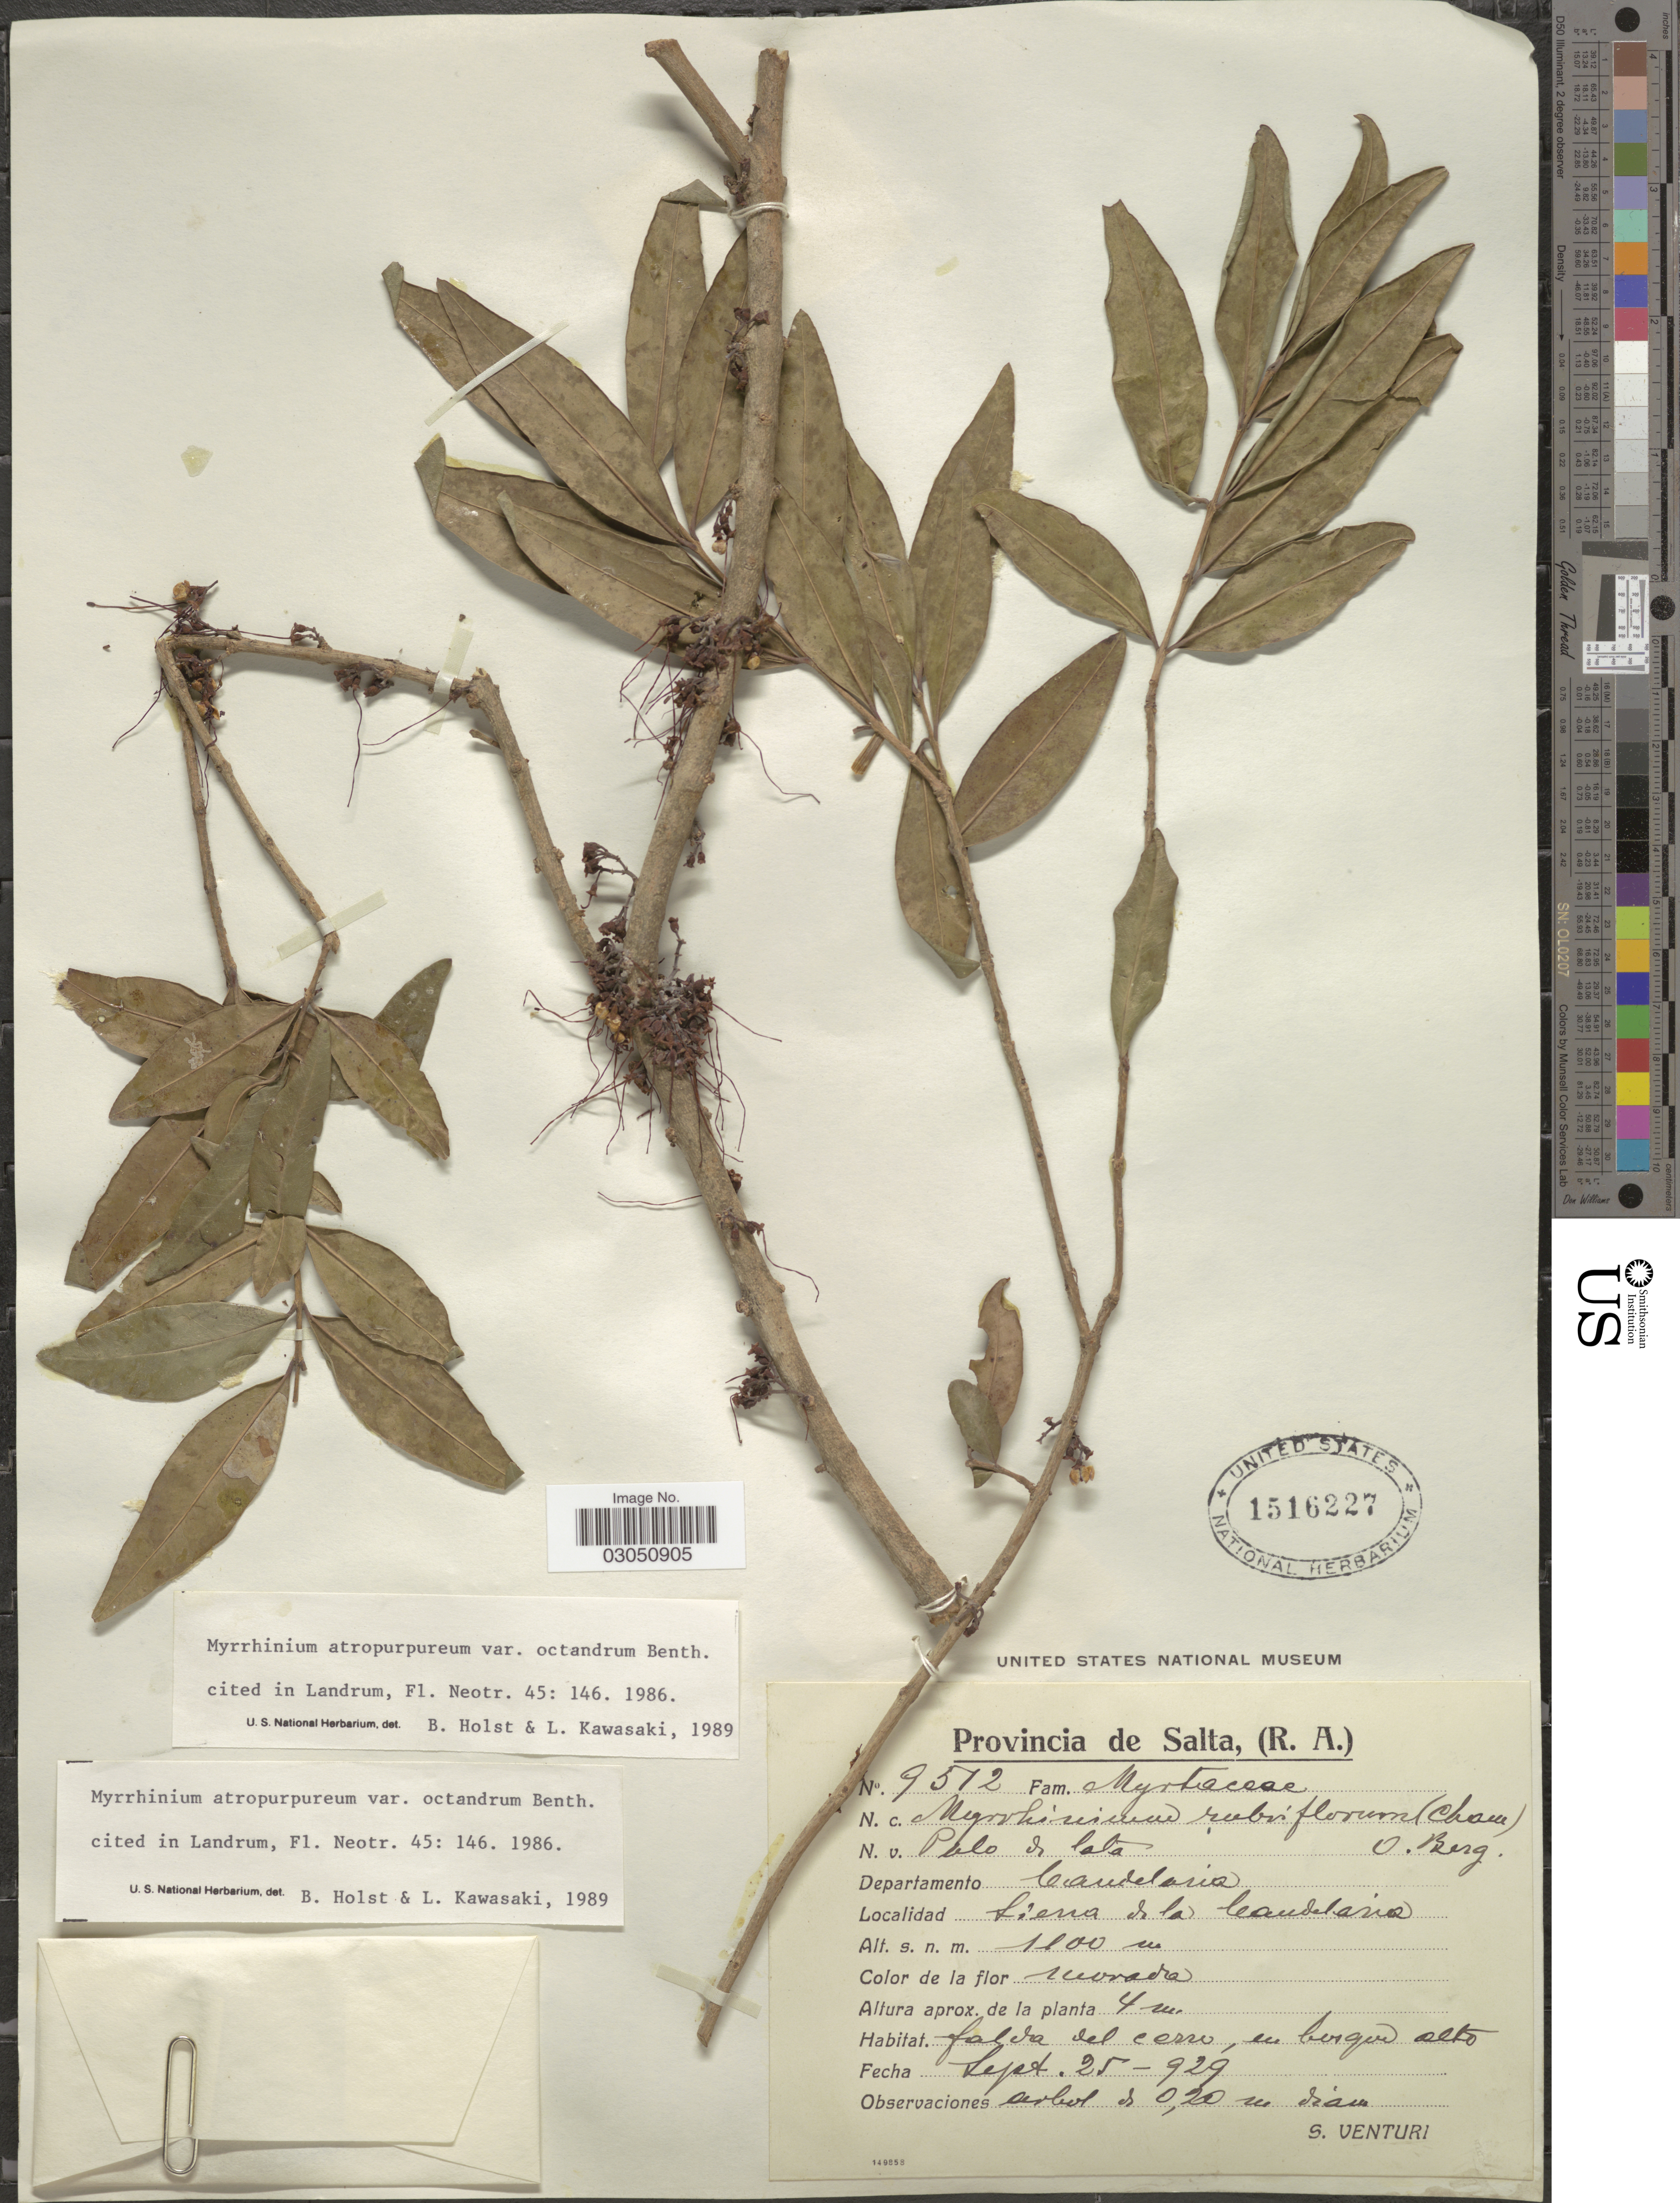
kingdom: Plantae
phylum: Tracheophyta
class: Magnoliopsida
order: Myrtales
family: Myrtaceae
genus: Myrrhinium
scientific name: Myrrhinium atropurpureum var. octandrum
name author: Benth.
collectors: S. Venturi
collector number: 9512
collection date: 1929-09-25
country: Argentina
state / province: Salta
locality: (R. A.), Departamento Candelaria. Sierra de la Candelaria.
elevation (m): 1100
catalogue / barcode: US 1516227